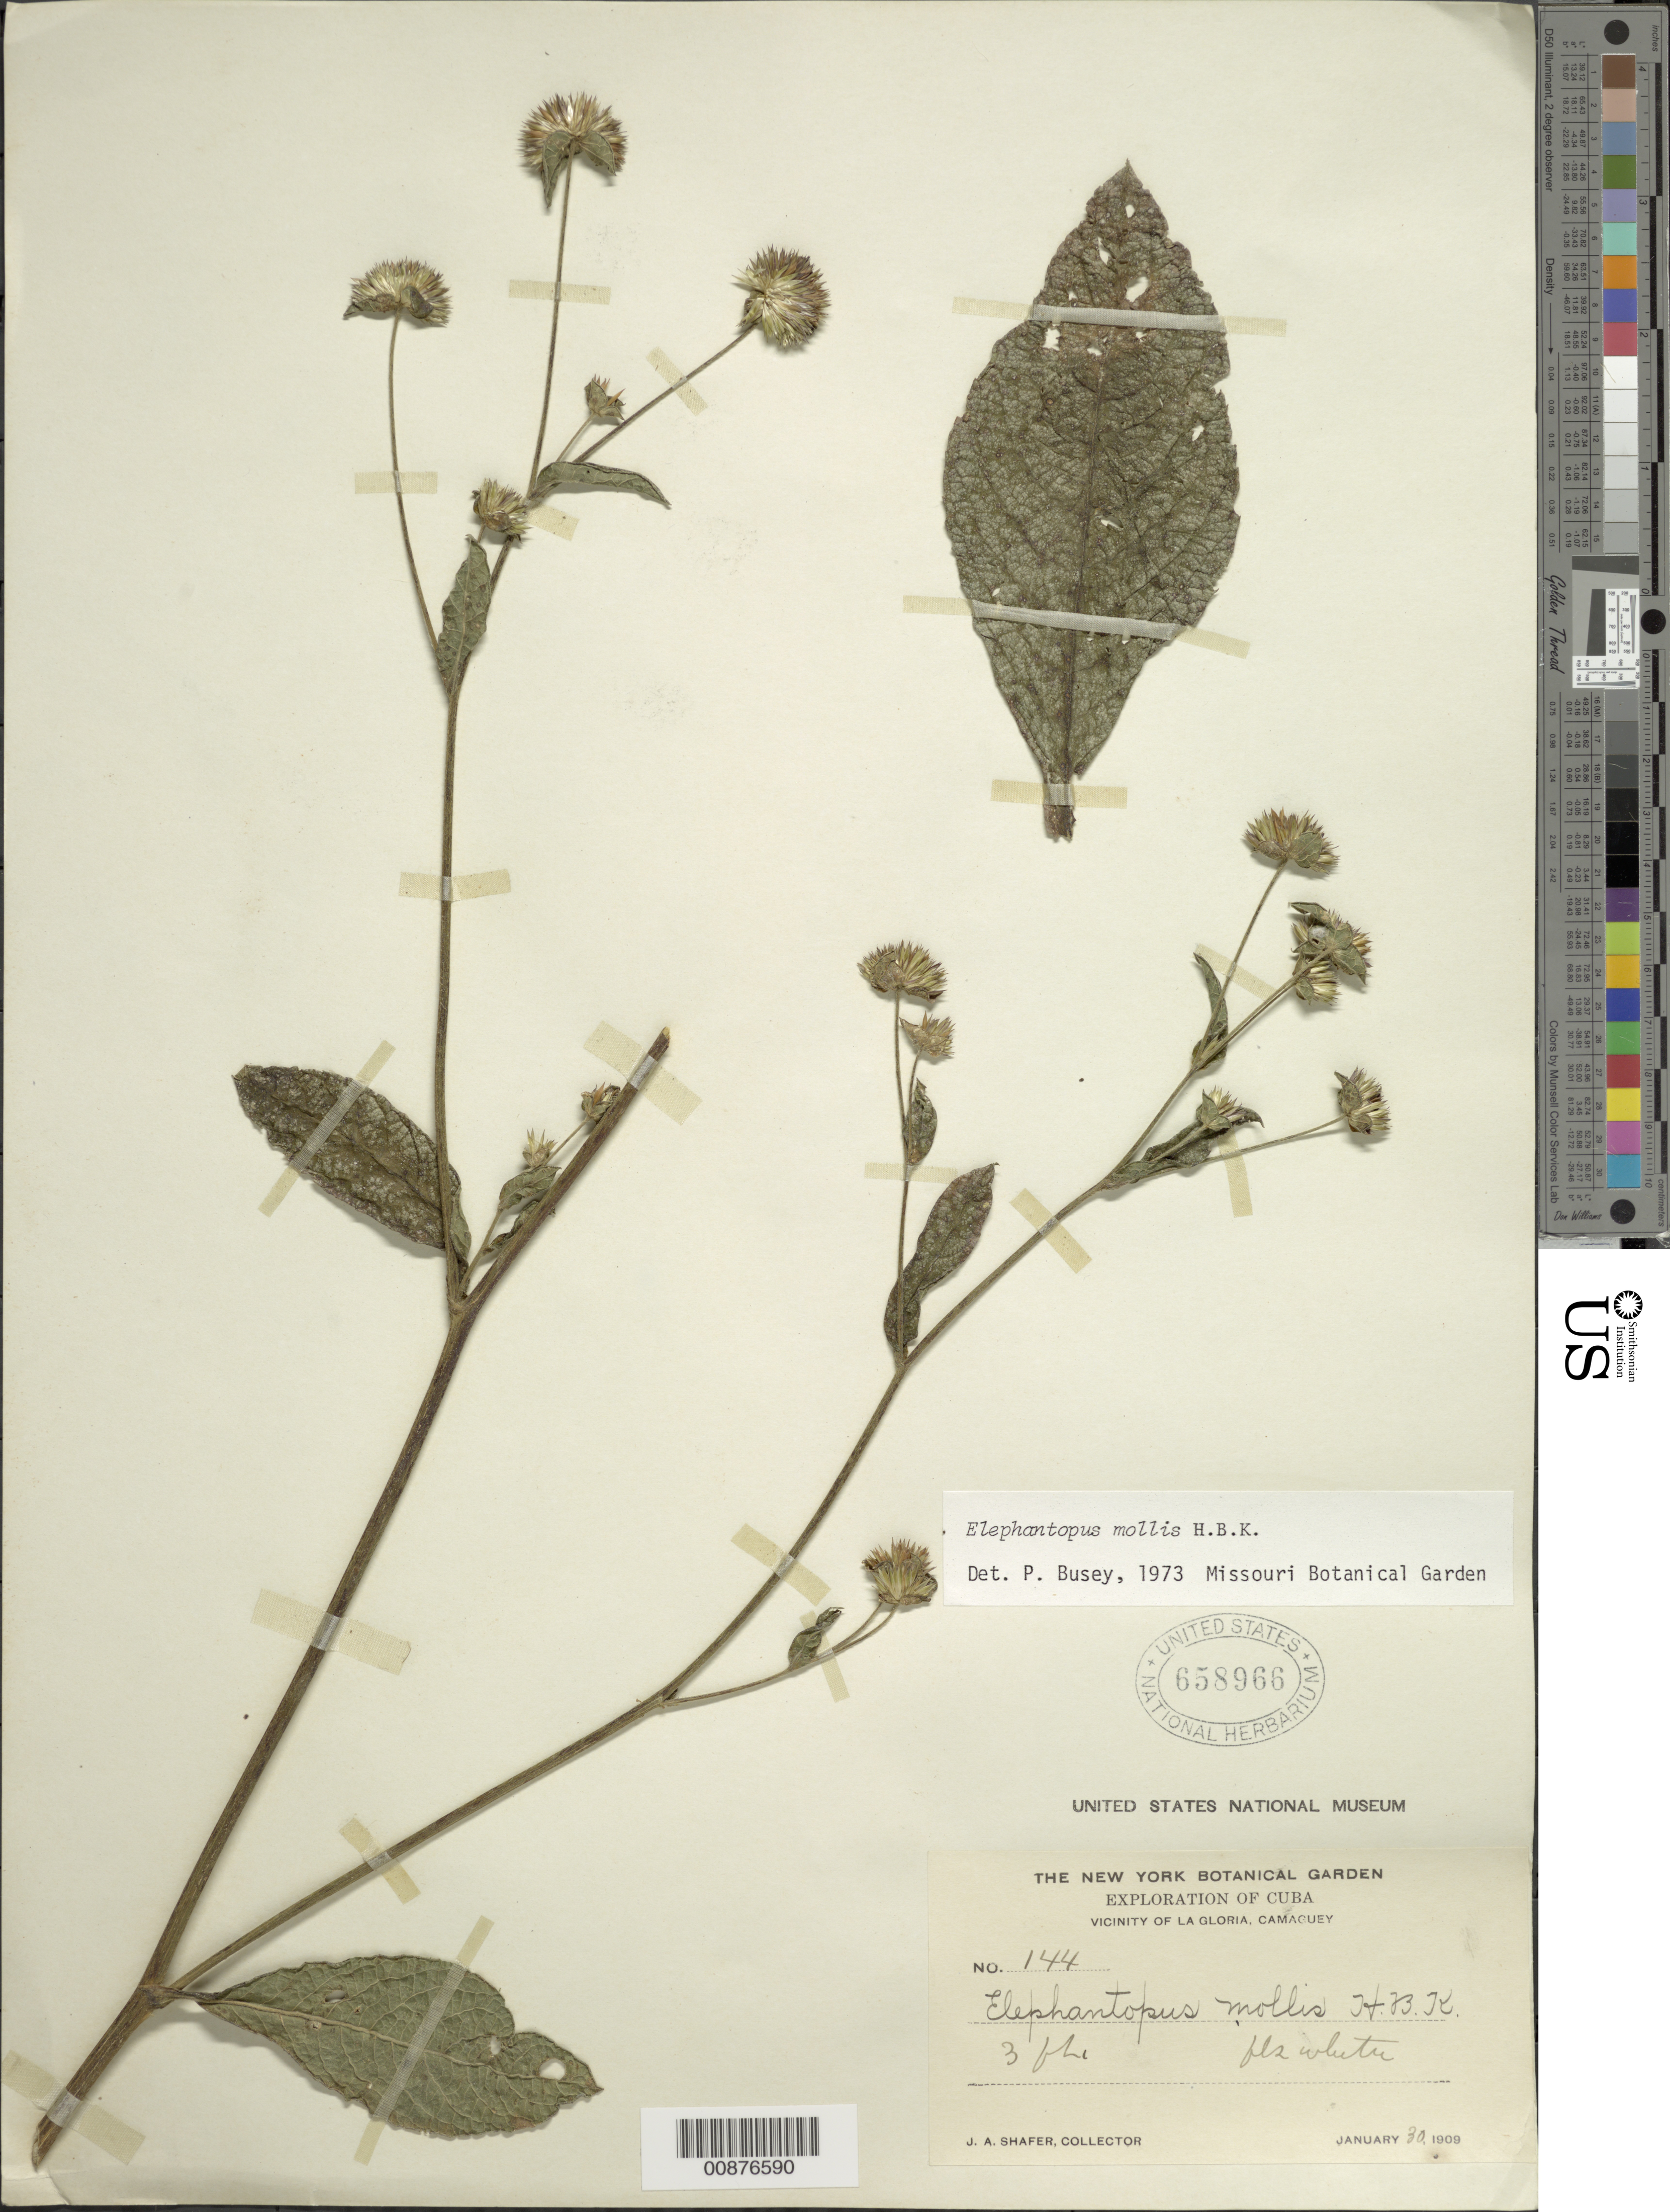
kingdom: Plantae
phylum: Tracheophyta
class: Magnoliopsida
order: Asterales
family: Asteraceae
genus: Elephantopus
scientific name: Elephantopus mollis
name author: Kunth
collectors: J. A. Shafer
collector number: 144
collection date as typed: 30 Jan 1909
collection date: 1909-01-30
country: Cuba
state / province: Camaguey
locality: Vicinity of La Gloria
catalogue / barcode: US 658966